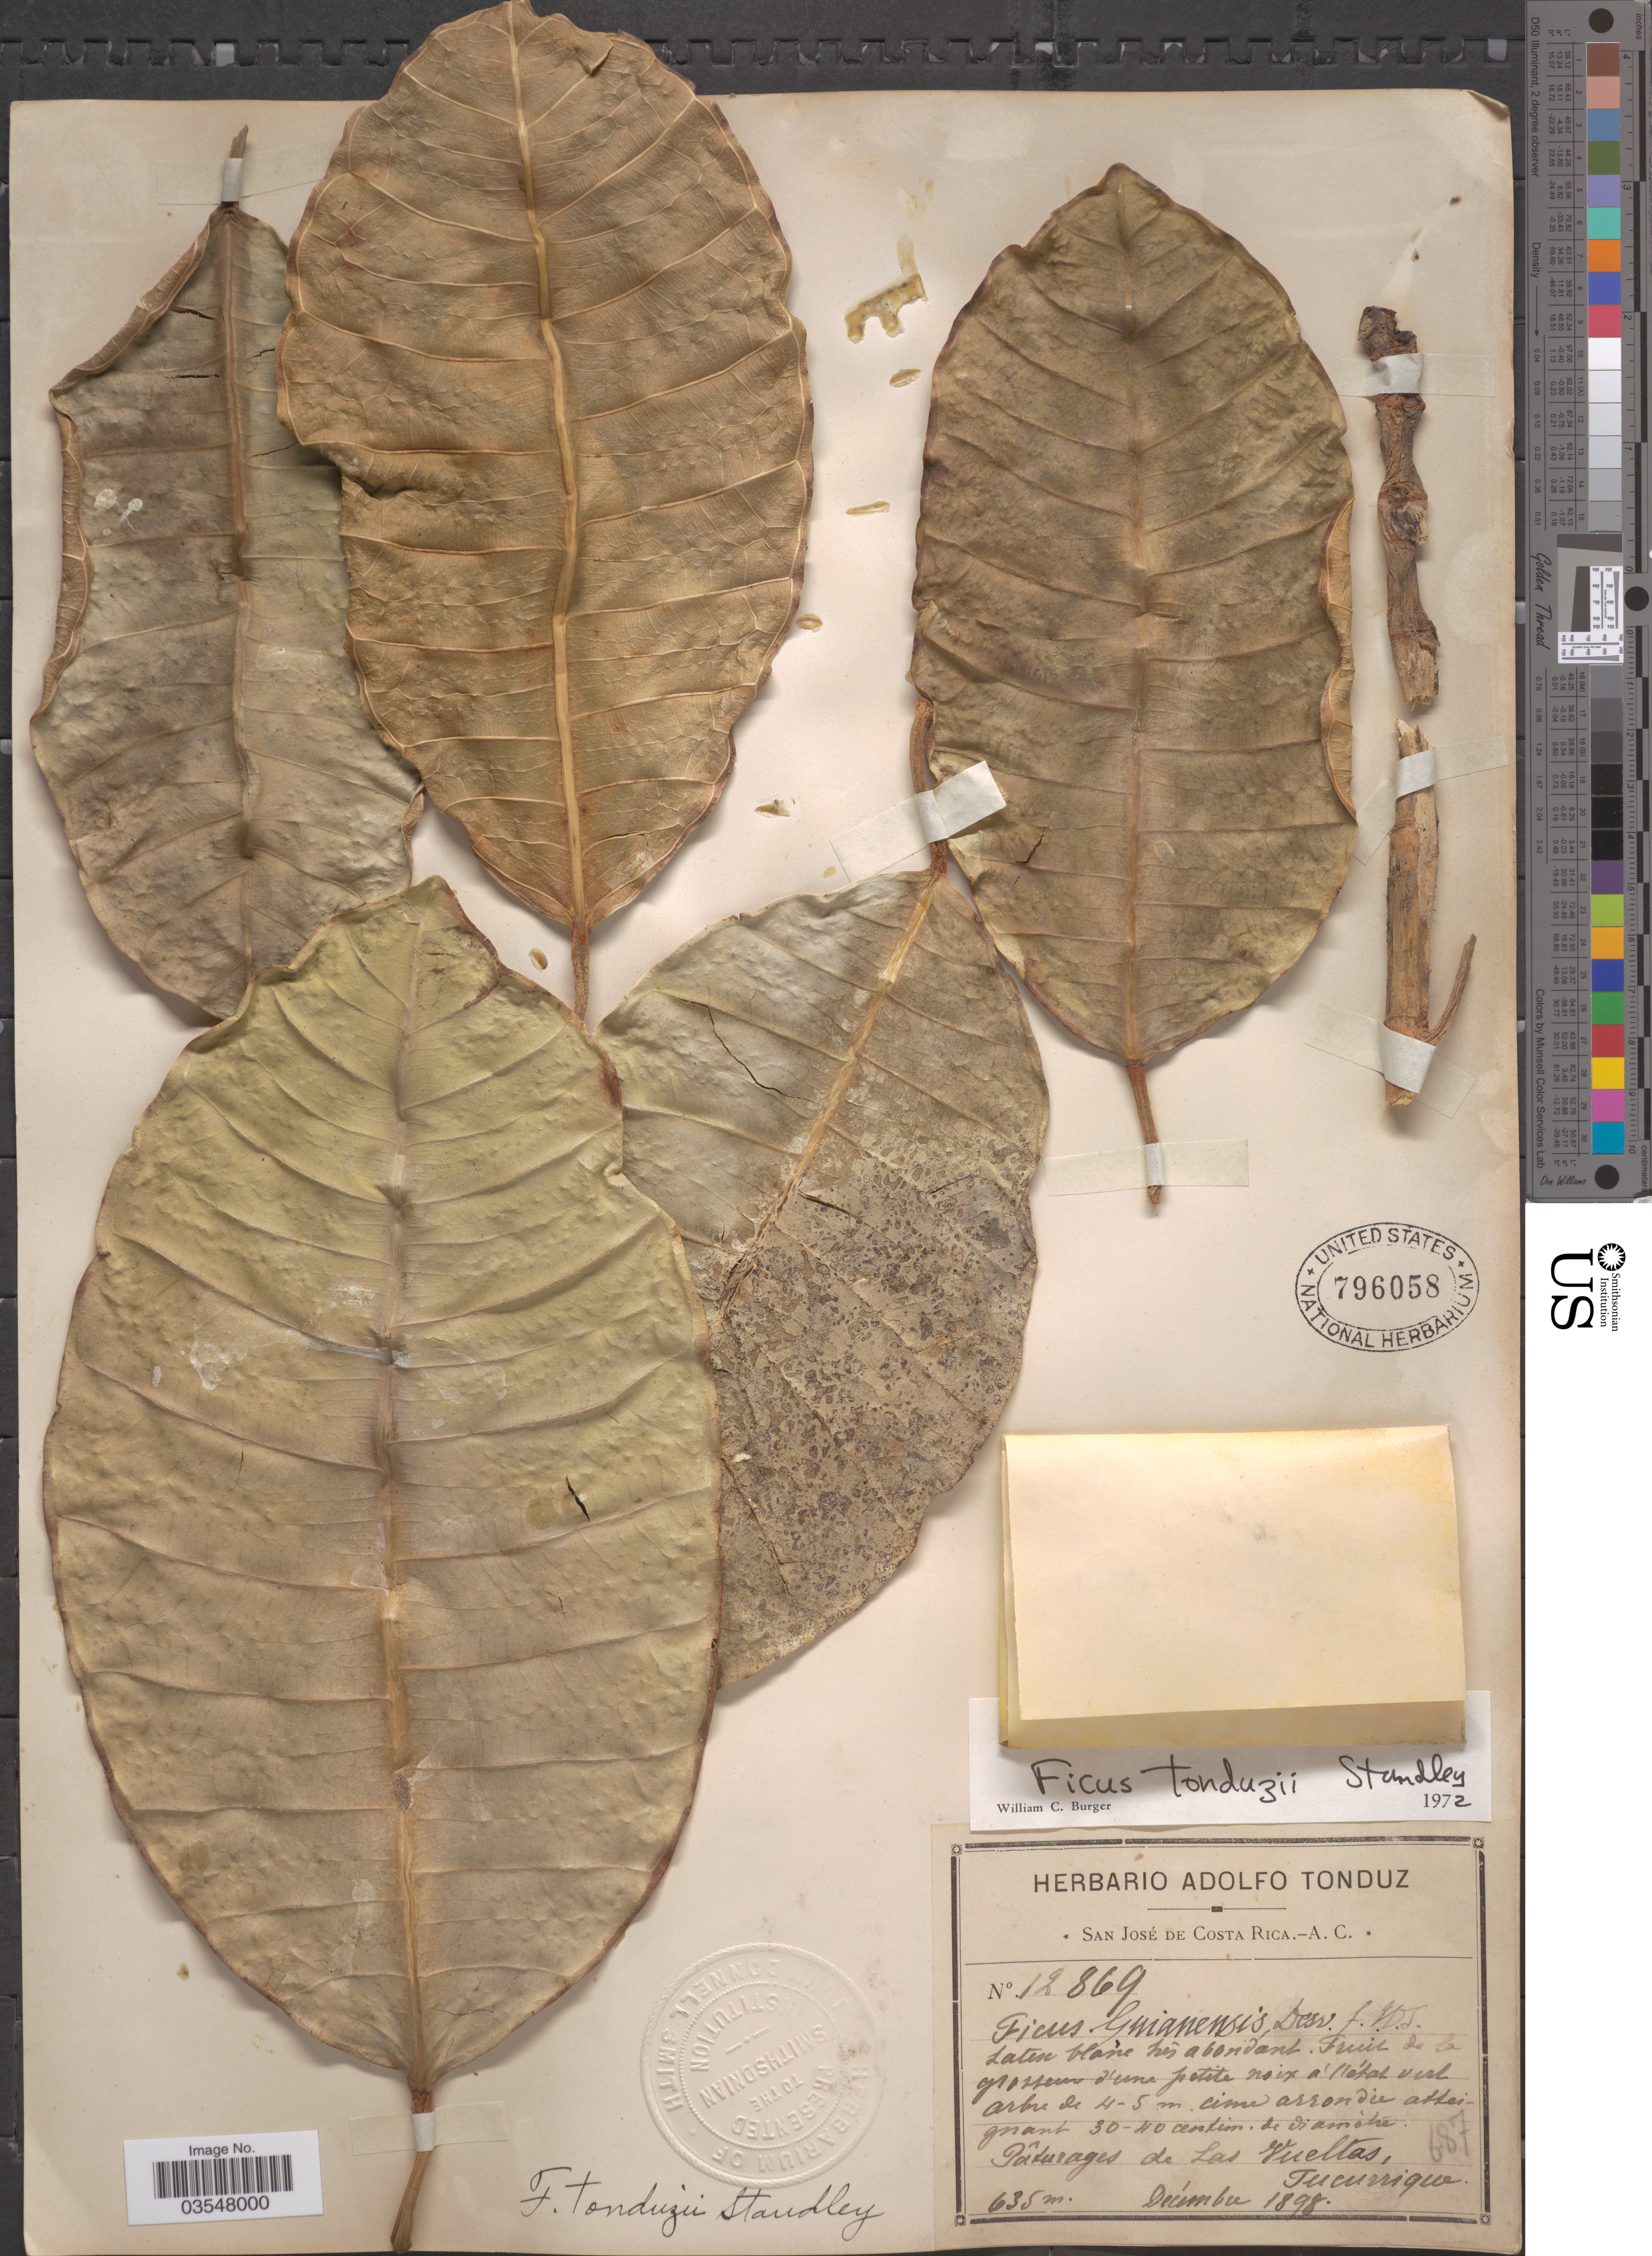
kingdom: Plantae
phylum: Tracheophyta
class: Magnoliopsida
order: Rosales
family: Moraceae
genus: Ficus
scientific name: Ficus tonduzii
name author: Standl.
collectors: ex Herb. Adolfo Tonduz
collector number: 12869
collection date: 1898-12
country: Costa Rica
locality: Pâturages de Las Vueltas, Tucurrique.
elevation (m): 635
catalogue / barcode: US 796058